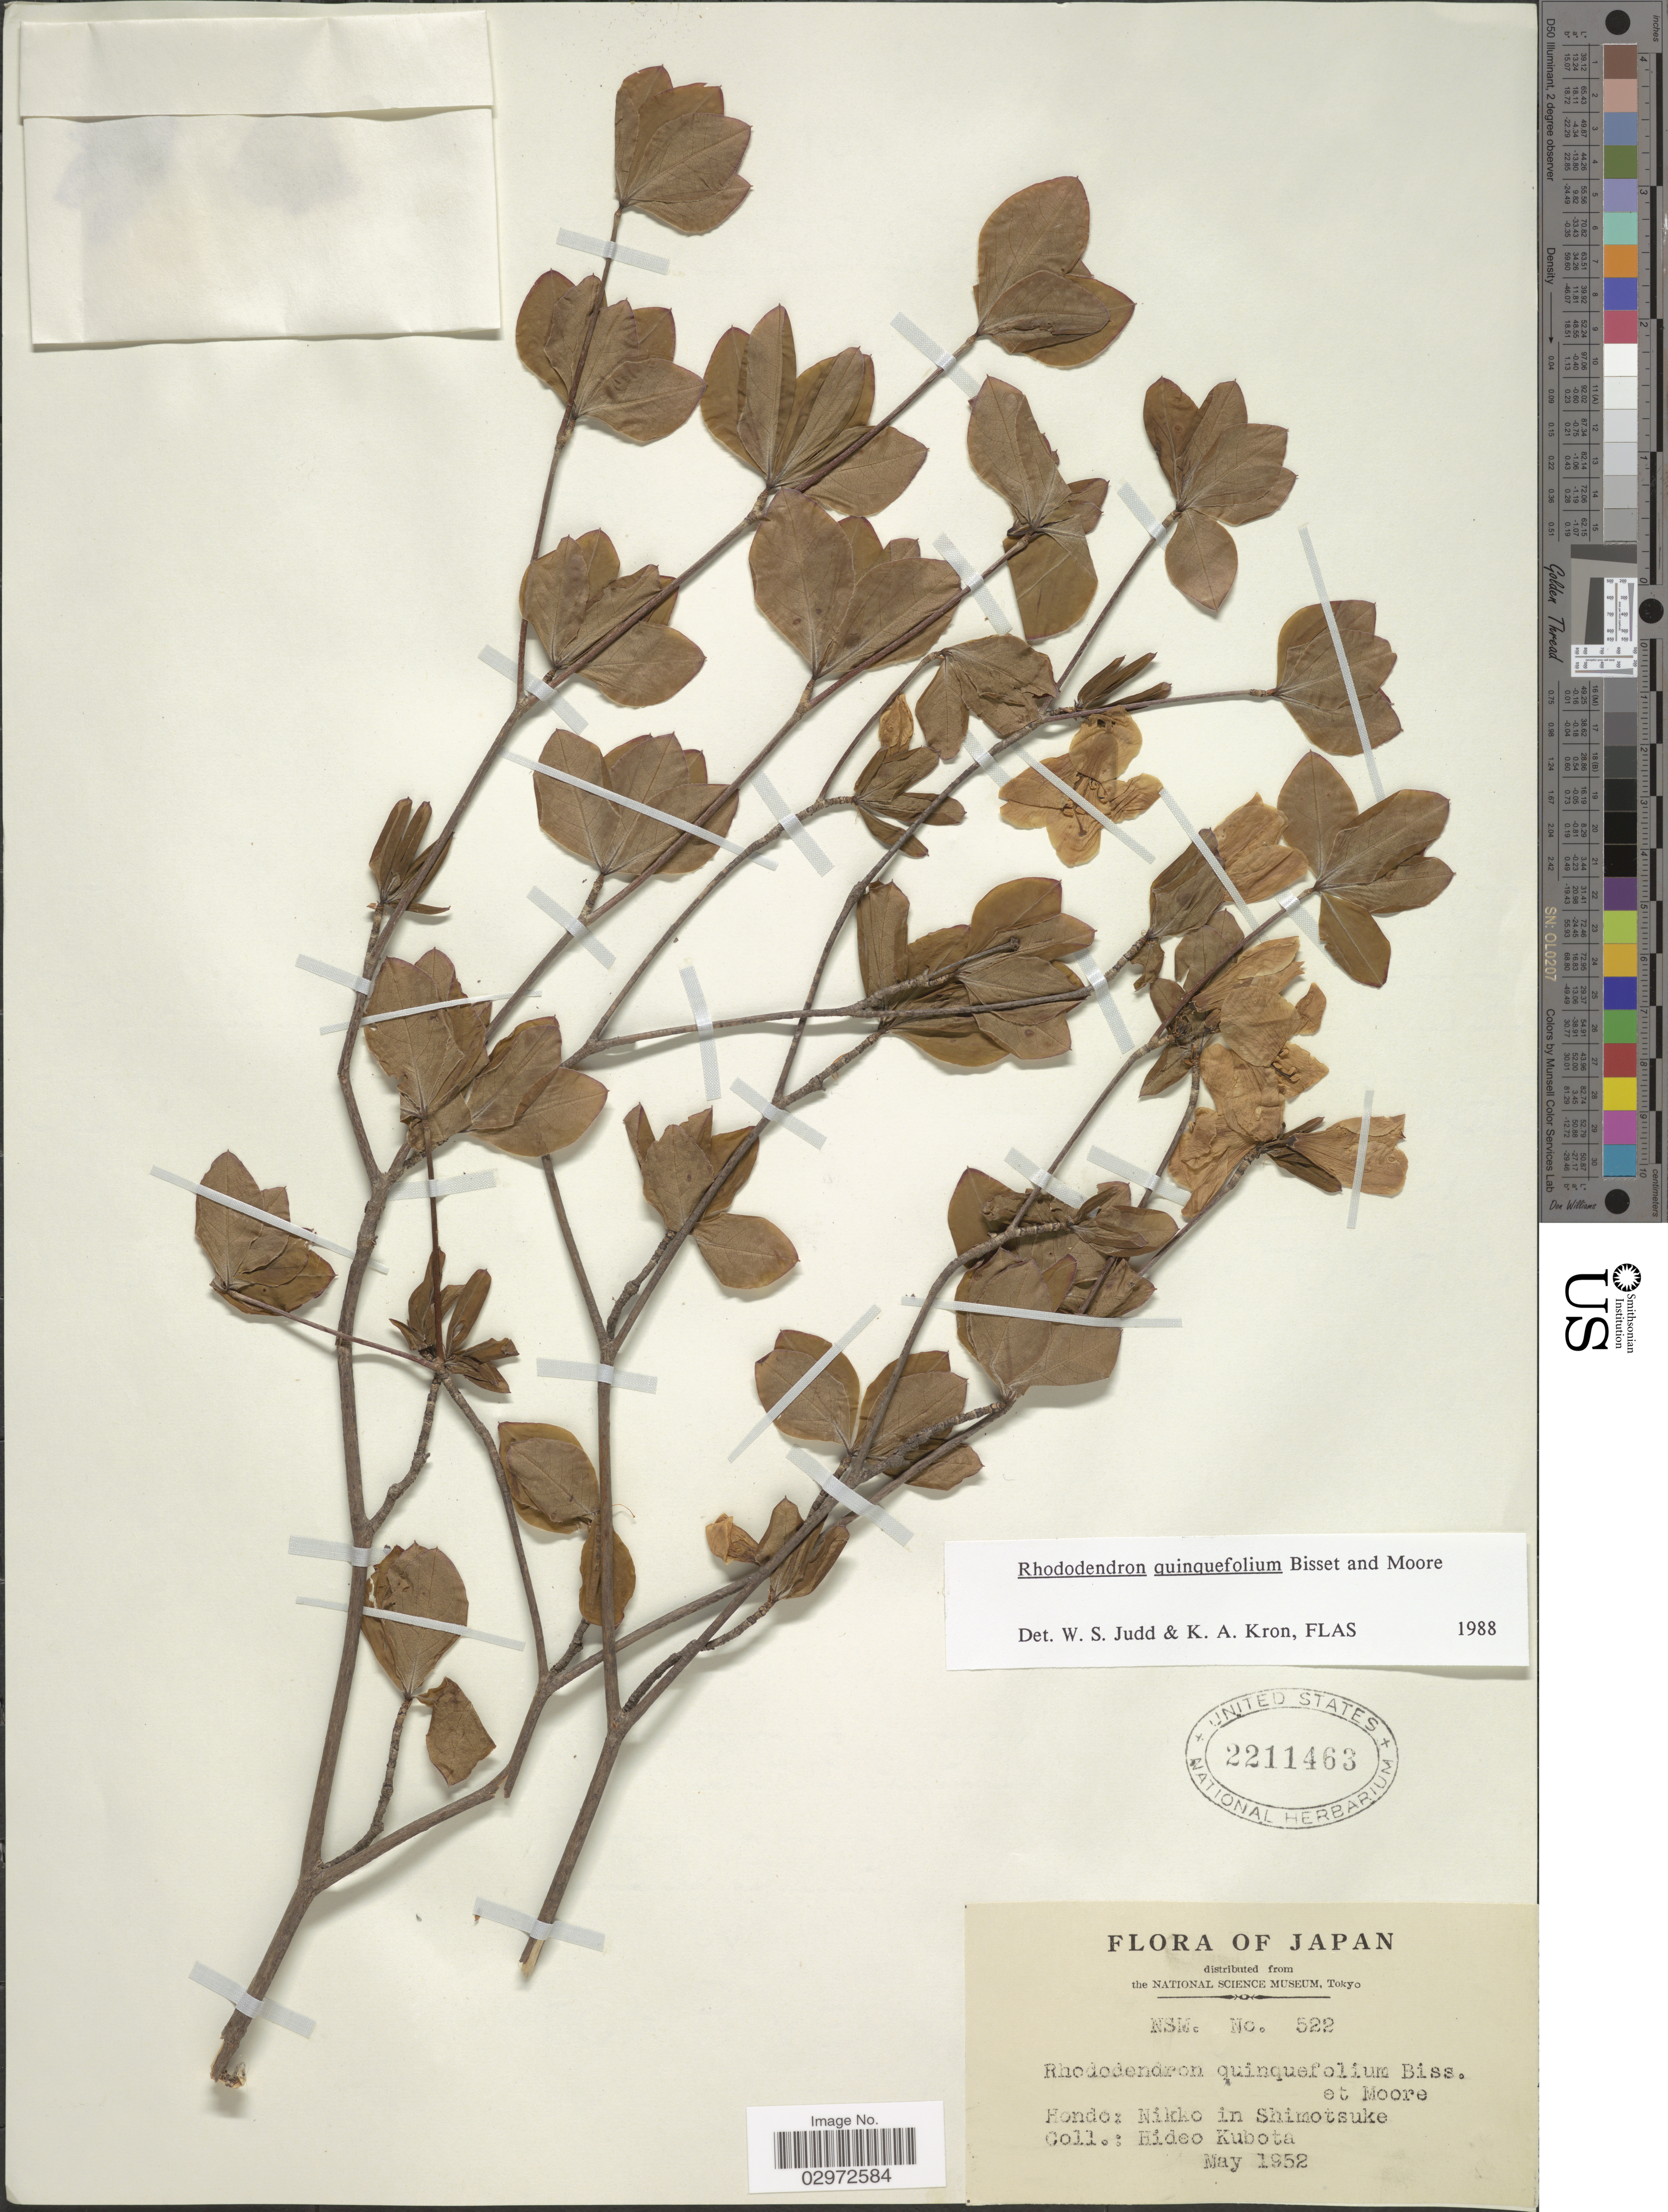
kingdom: Plantae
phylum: Tracheophyta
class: Magnoliopsida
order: Ericales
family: Ericaceae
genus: Rhododendron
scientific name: Rhododendron quinquefolium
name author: Bisset & S. Moore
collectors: H. Kubota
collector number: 522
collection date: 1952-05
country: Japan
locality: Hondo: Nikko in Shimotsuke.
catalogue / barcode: US 2211463